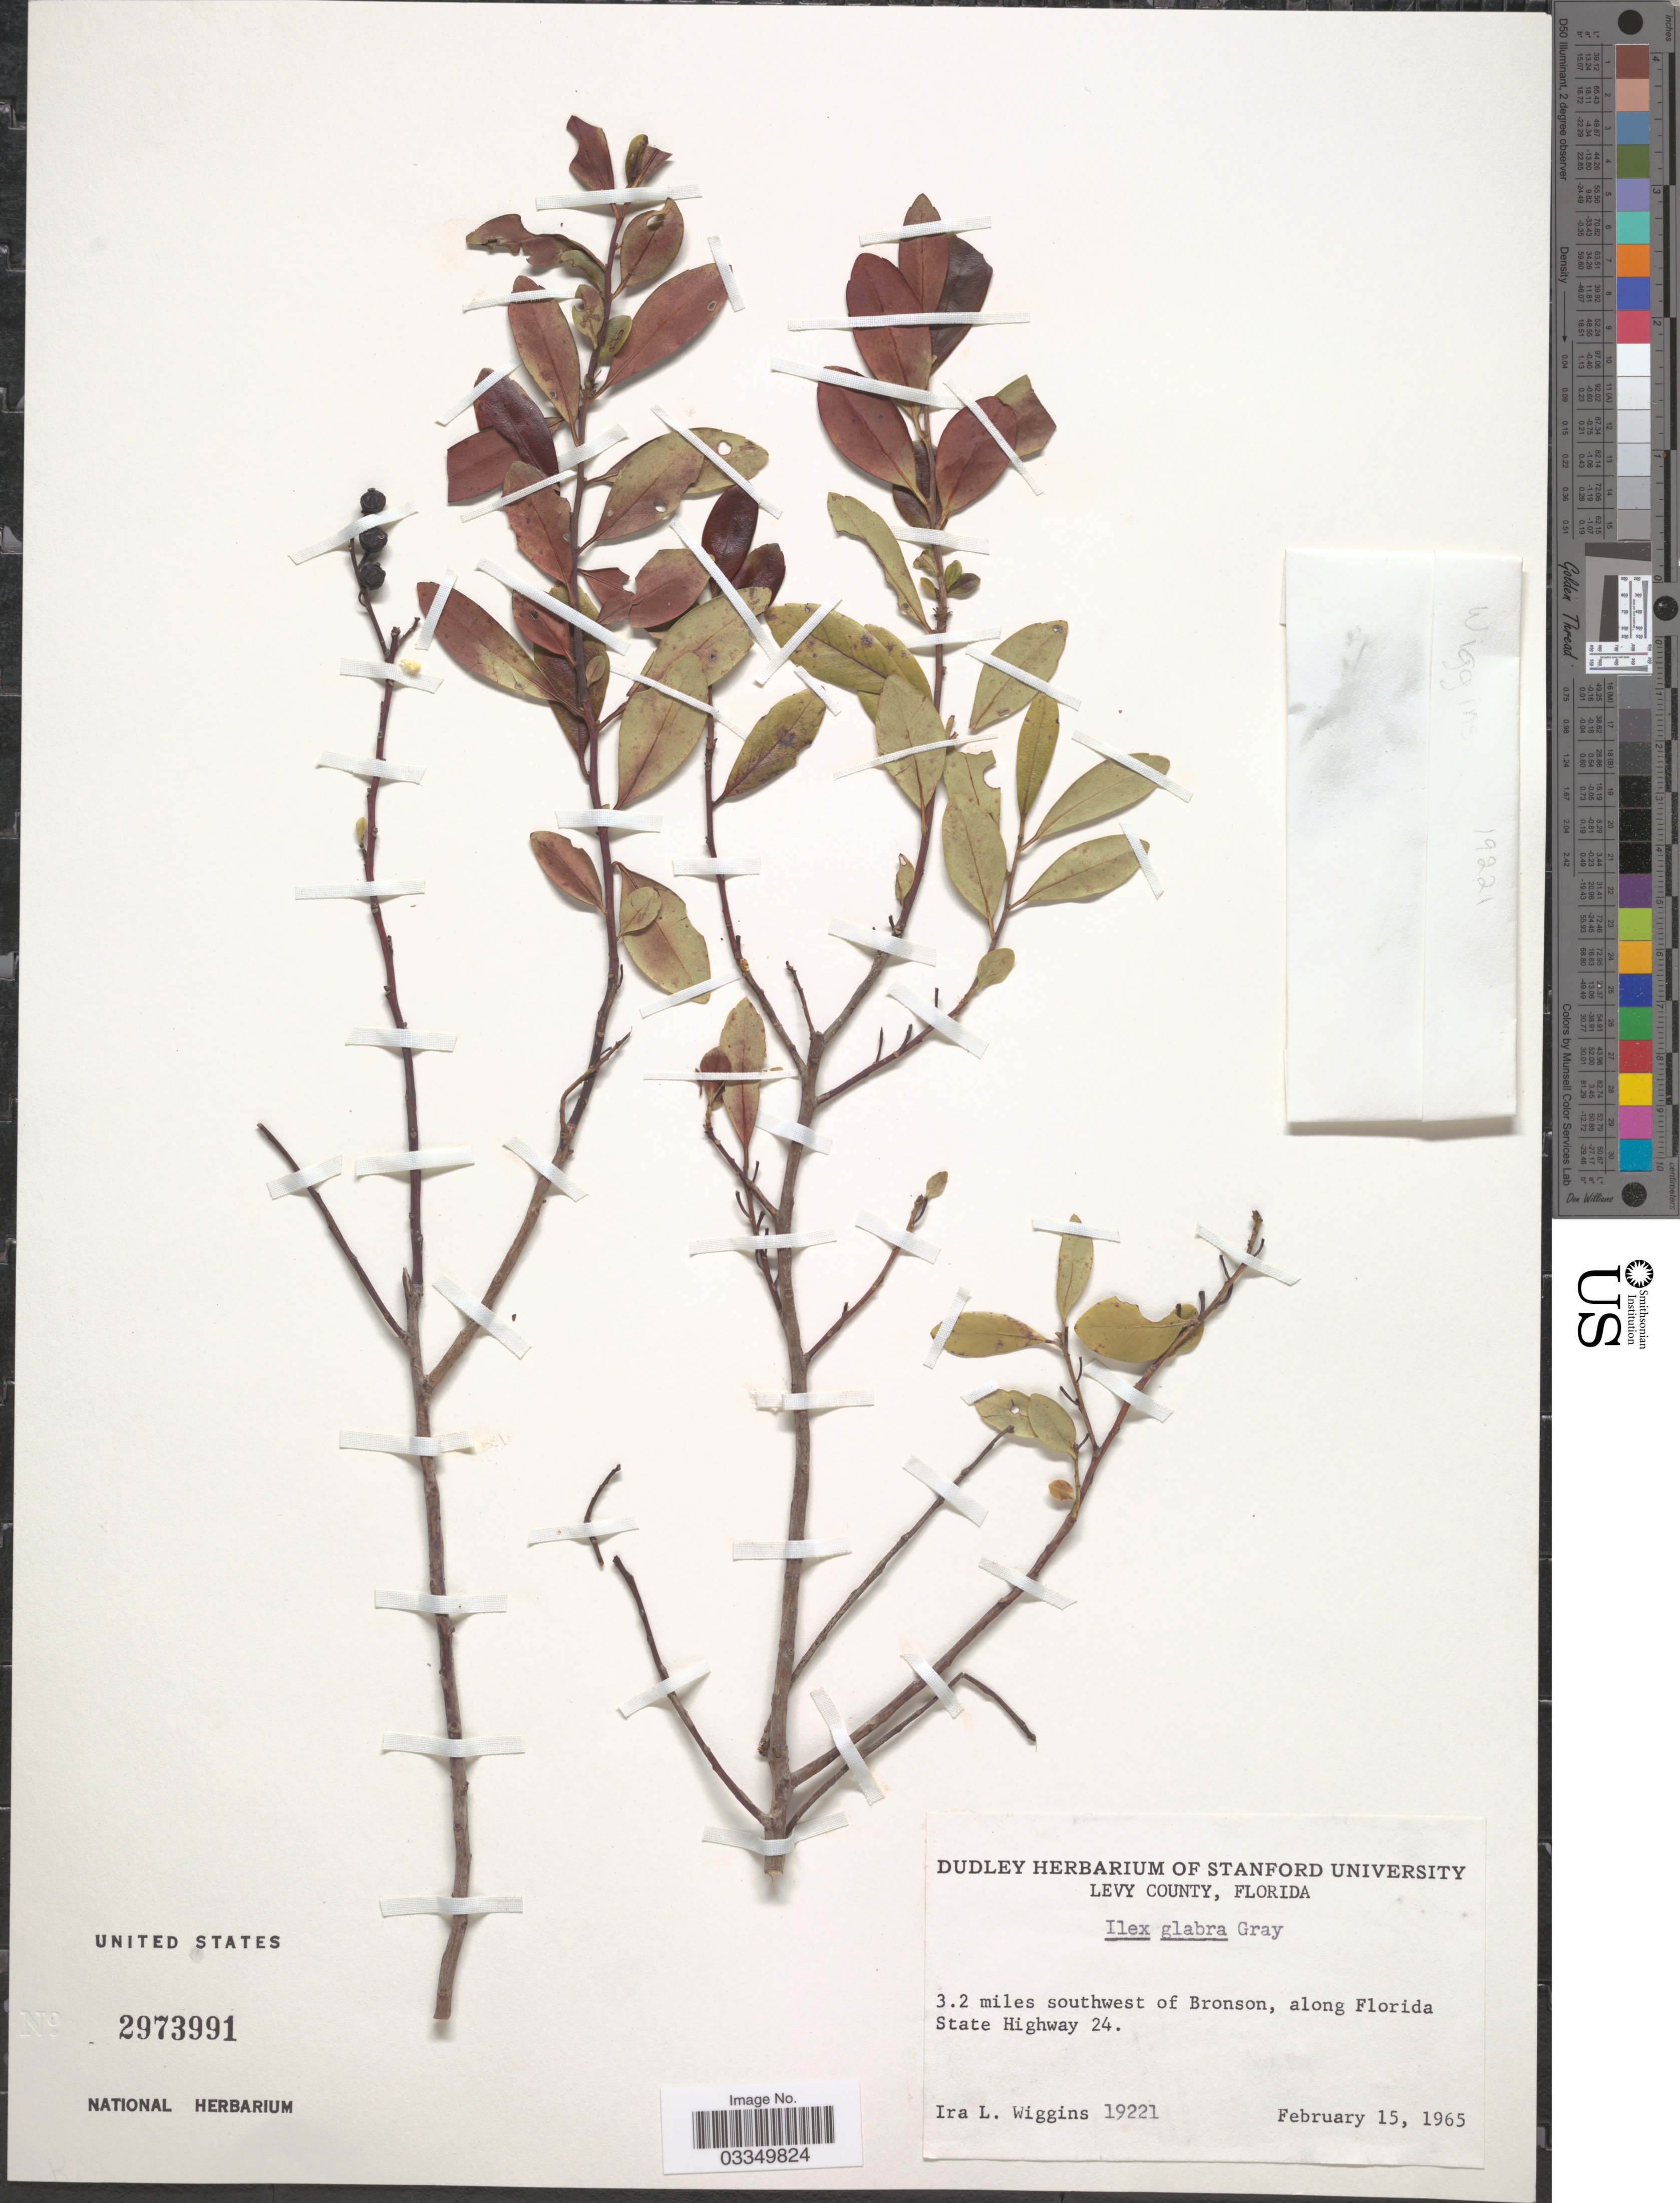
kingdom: Plantae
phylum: Tracheophyta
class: Magnoliopsida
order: Aquifoliales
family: Aquifoliaceae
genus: Ilex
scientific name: Ilex glabra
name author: (L.) A. Gray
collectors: I. L. Wiggins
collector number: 19221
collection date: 1965-02-15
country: United States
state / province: Florida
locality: Levy County. 3.2 miles southwest of Bronson, along Florida State Highway 24.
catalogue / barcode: US 2973991